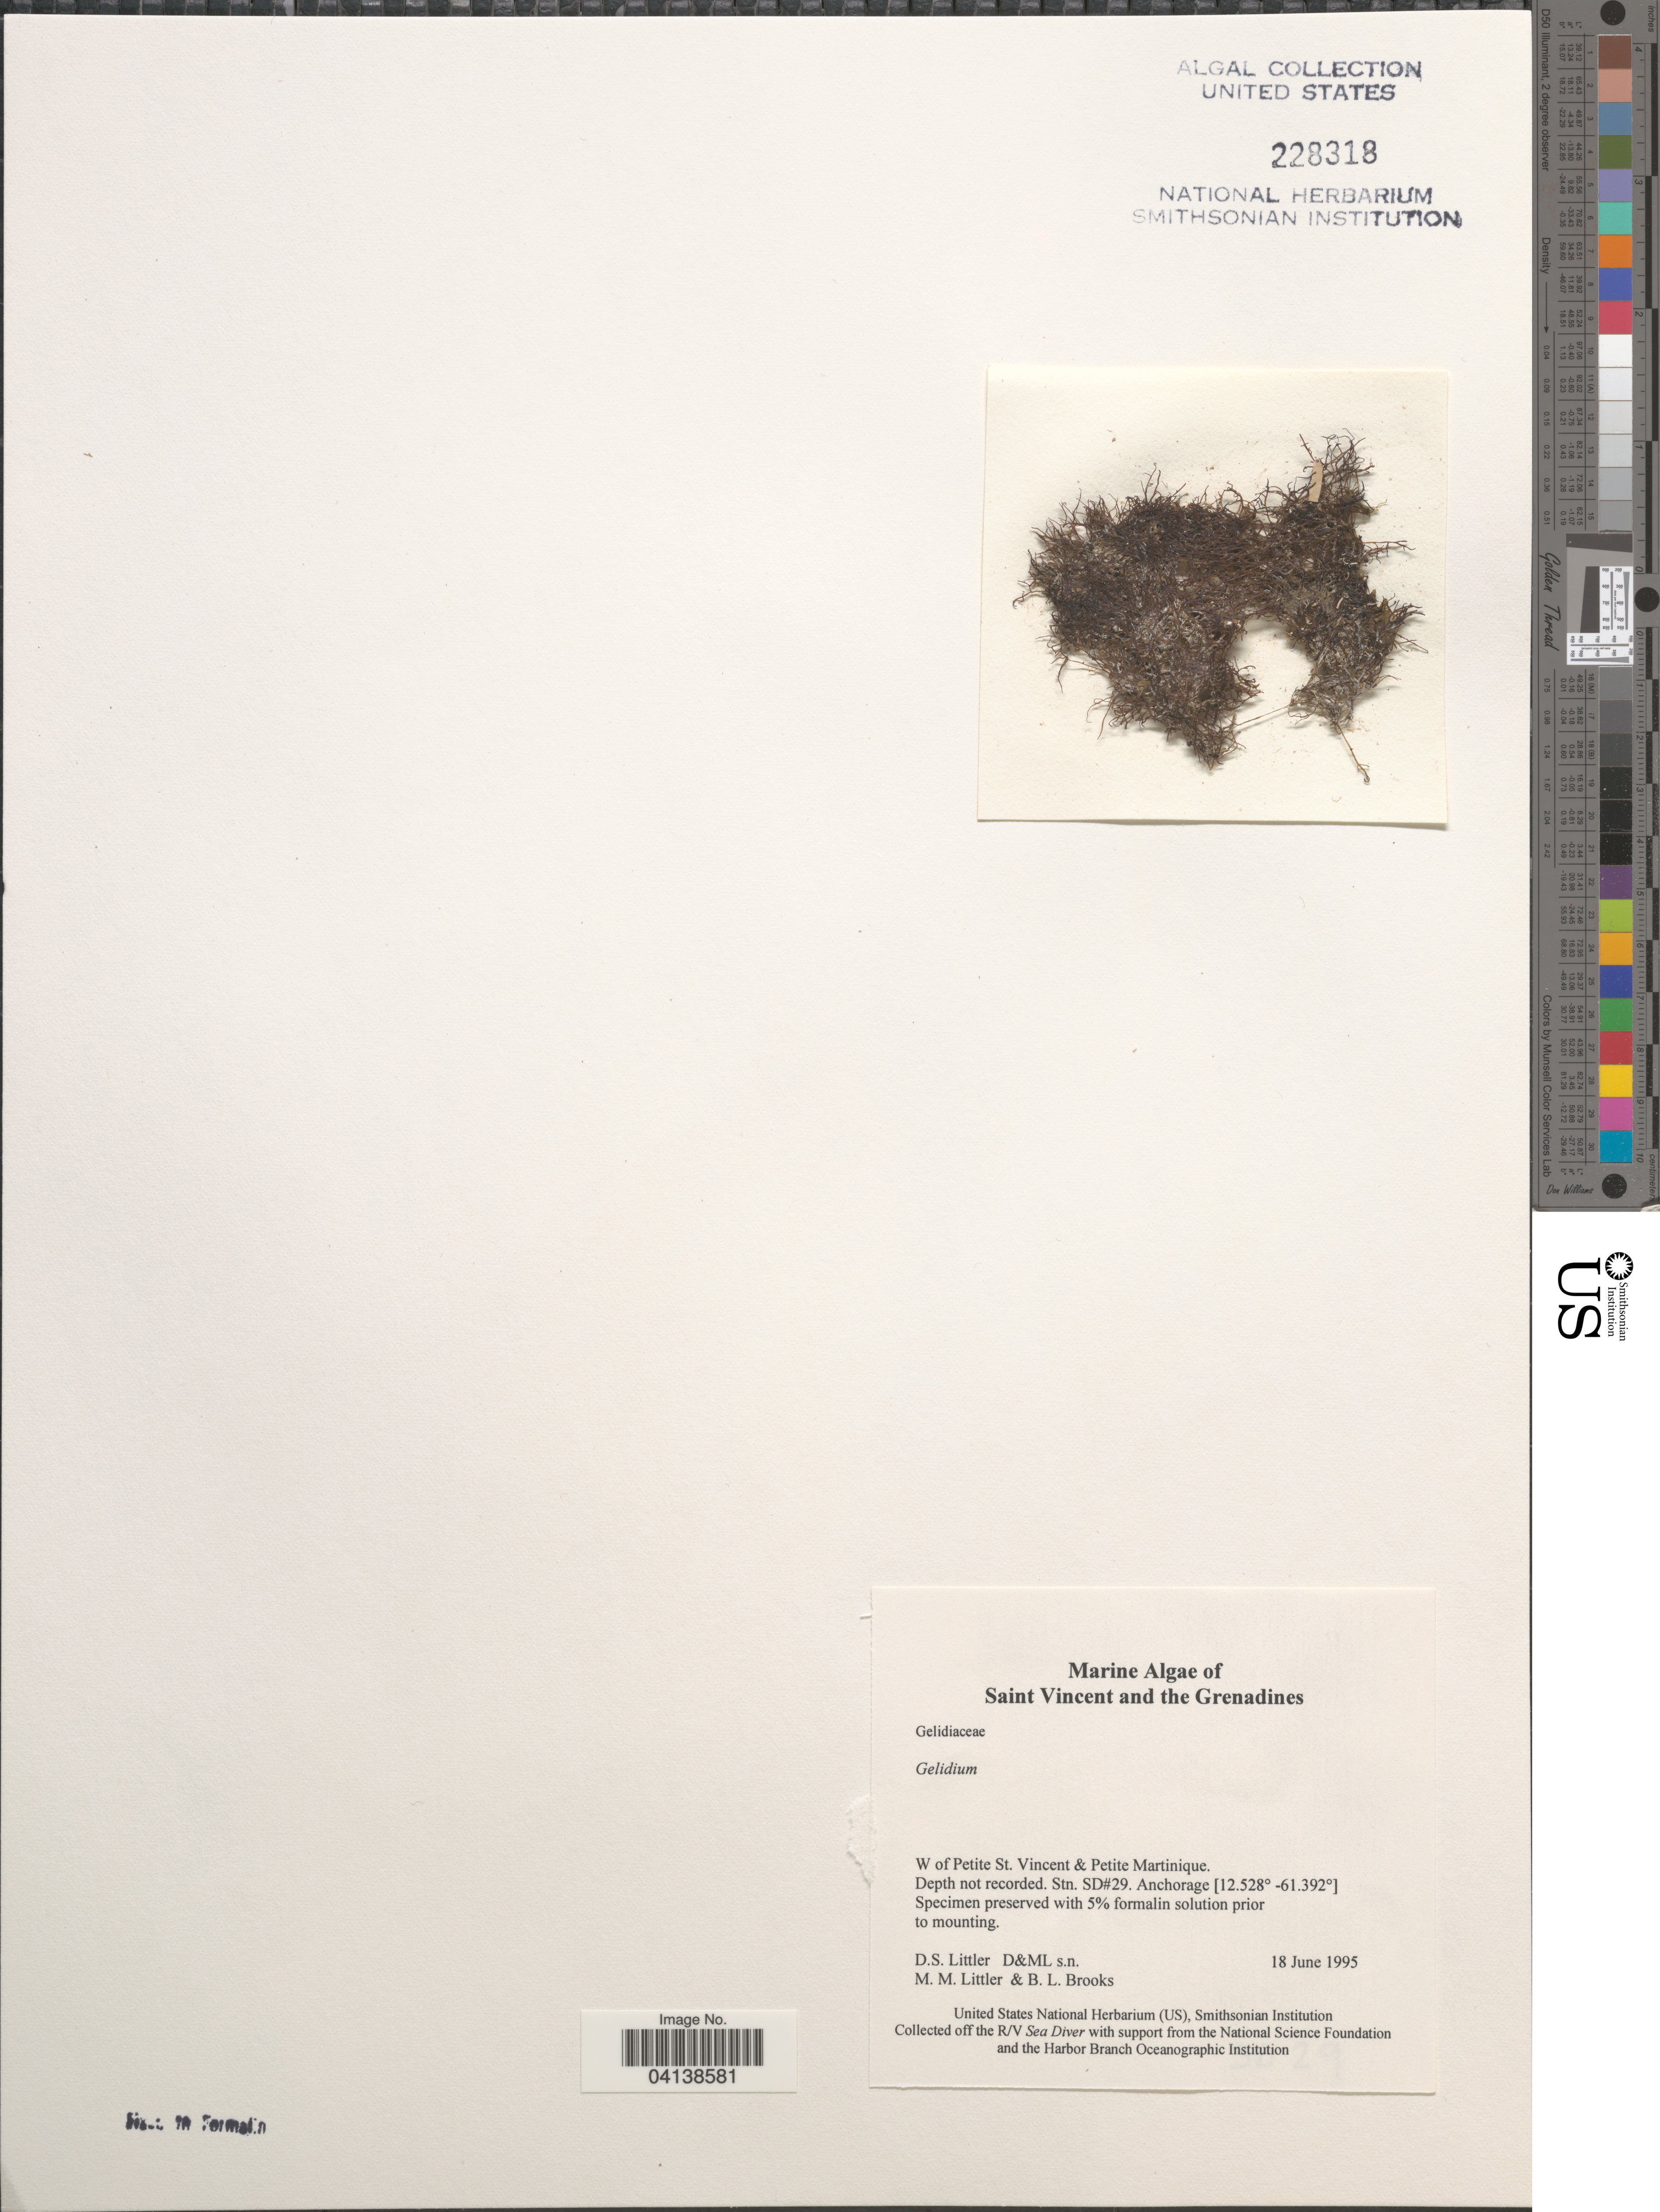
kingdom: Plantae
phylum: Rhodophyta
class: Florideophyceae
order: Gelidiales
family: Gelidiaceae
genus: Gelidium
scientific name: Gelidium sp.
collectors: D. S. Littler & B. Brooks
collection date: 1995-06-18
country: St. Vincent - Grenadines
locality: Saint Vincent and the Grenadines. W of Petite St. Vincent & Petite Martinique. Stn. SD#29.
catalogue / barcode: US 228318